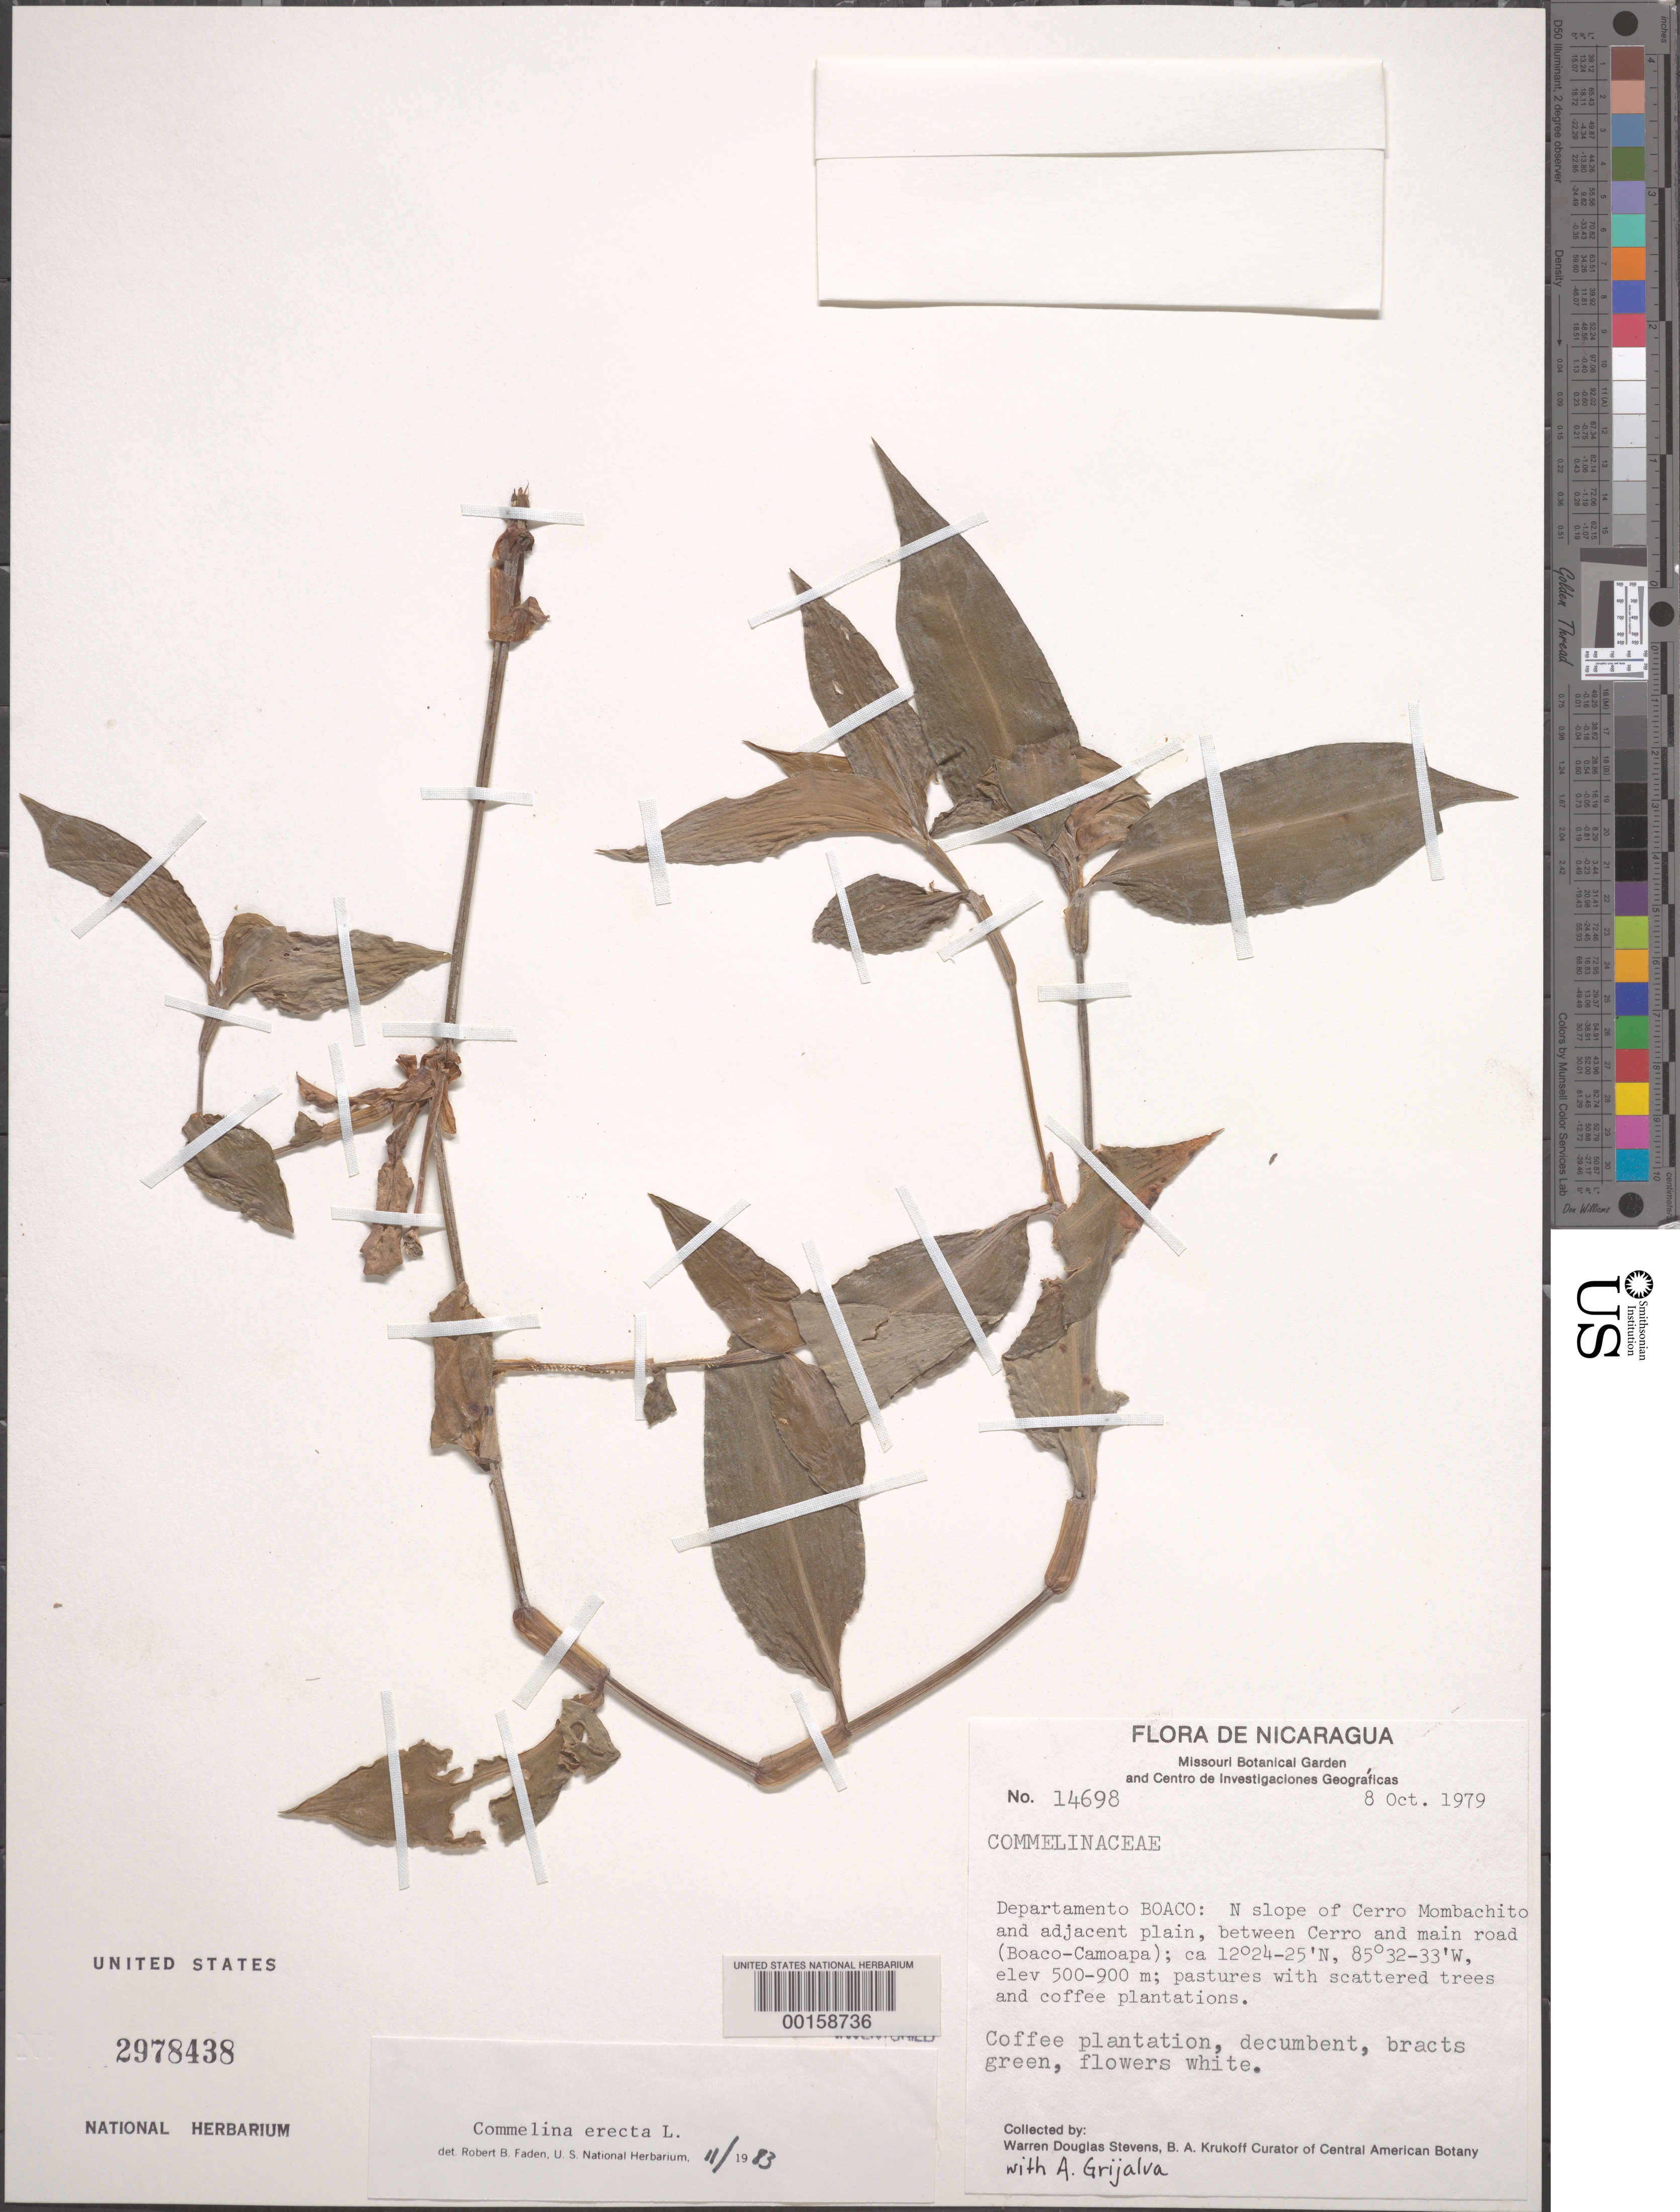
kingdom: Plantae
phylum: Tracheophyta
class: Liliopsida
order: Commelinales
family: Commelinaceae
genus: Commelina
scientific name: Commelina erecta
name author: L.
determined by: Faden, Robert B., (US), Smithsonian Institution - National Museum of Natural History (UNITED STATES)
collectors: W. D. Stevens & A. Grijalva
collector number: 14698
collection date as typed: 08 Oct 1979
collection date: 1979-10-08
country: Nicaragua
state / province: Boaco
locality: Cerro mombachito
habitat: Coffee plantation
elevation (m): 500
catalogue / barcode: US 2978438